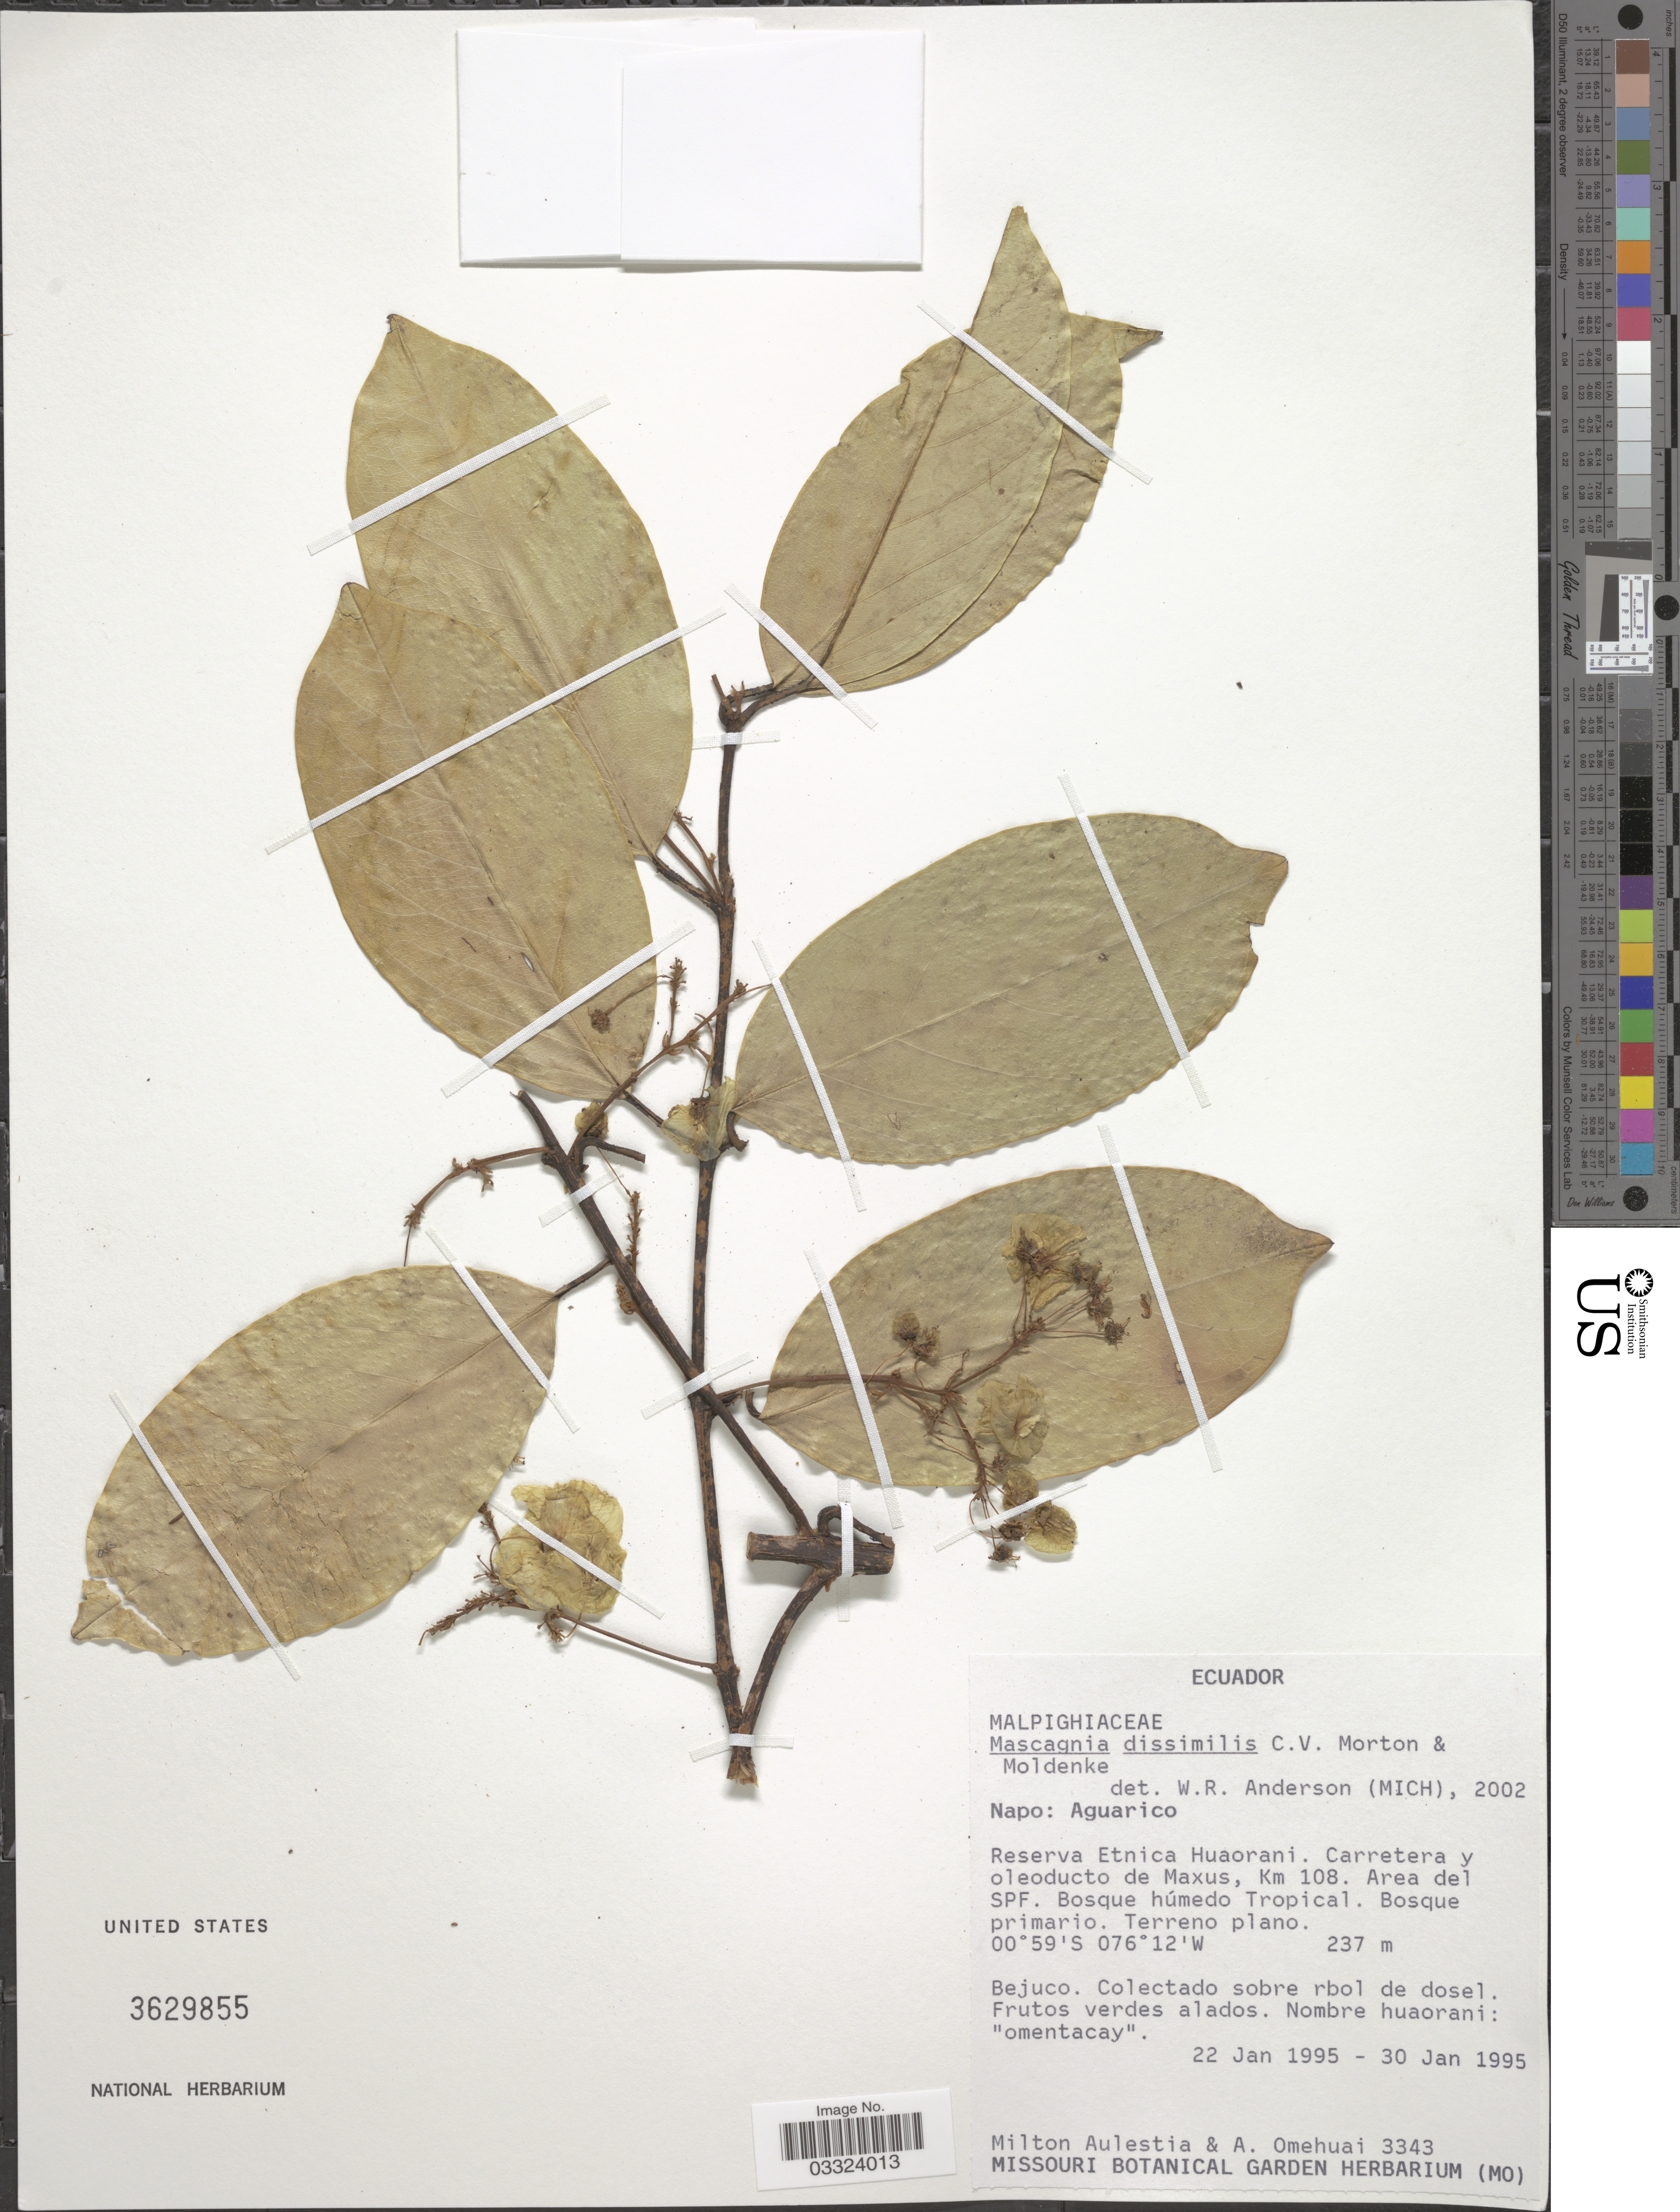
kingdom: Plantae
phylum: Tracheophyta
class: Magnoliopsida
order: Malpighiales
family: Malpighiaceae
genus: Mascagnia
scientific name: Mascagnia dissimilis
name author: C.V. Morton & Moldenke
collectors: M. Aulestia & A. Omehuai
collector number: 3343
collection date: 1995-01-22/1995-01-30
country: Ecuador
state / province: Napo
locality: Aguarico, Reserva Etnica Huaorani. Carretera y oleoducto de Maxus, Km 108. Area del SPF.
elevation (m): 237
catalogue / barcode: US 3629855